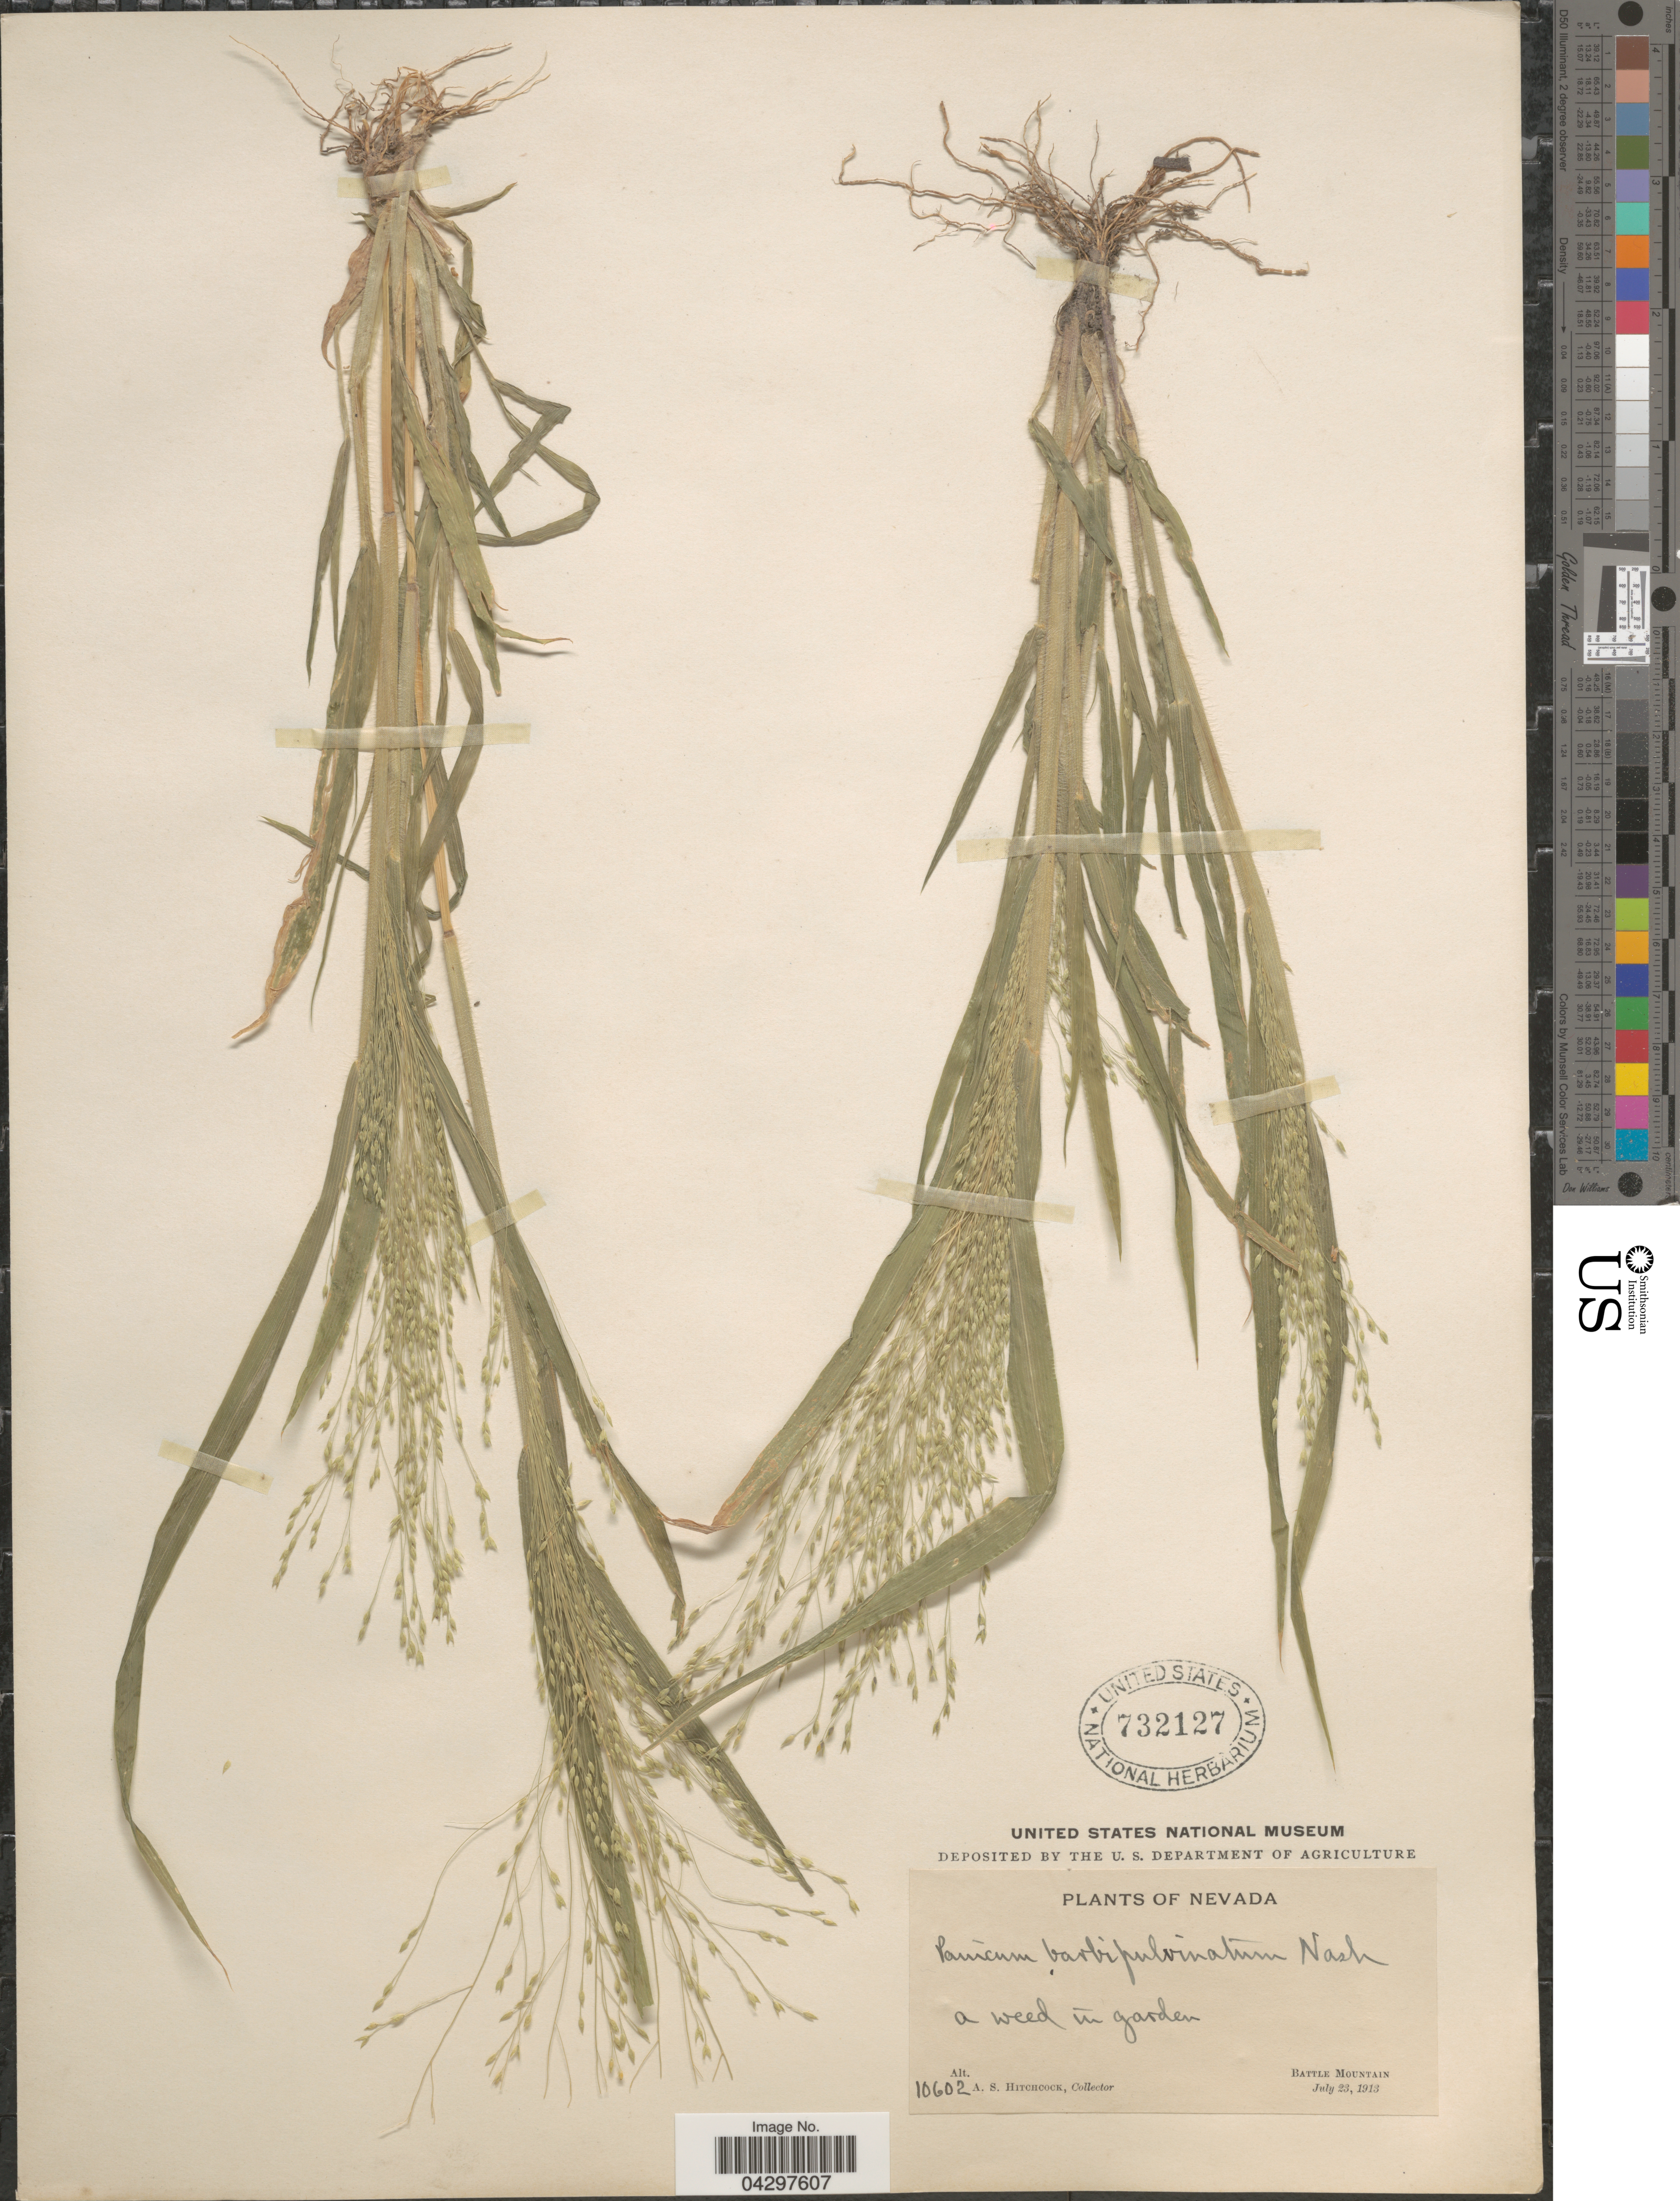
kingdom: Plantae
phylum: Tracheophyta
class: Liliopsida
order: Poales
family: Poaceae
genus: Panicum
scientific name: Panicum capillare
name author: L.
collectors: A. S. Hitchcock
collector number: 10602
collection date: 1913-07-23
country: United States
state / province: Nevada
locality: Battle Mountain.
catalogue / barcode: US 732127